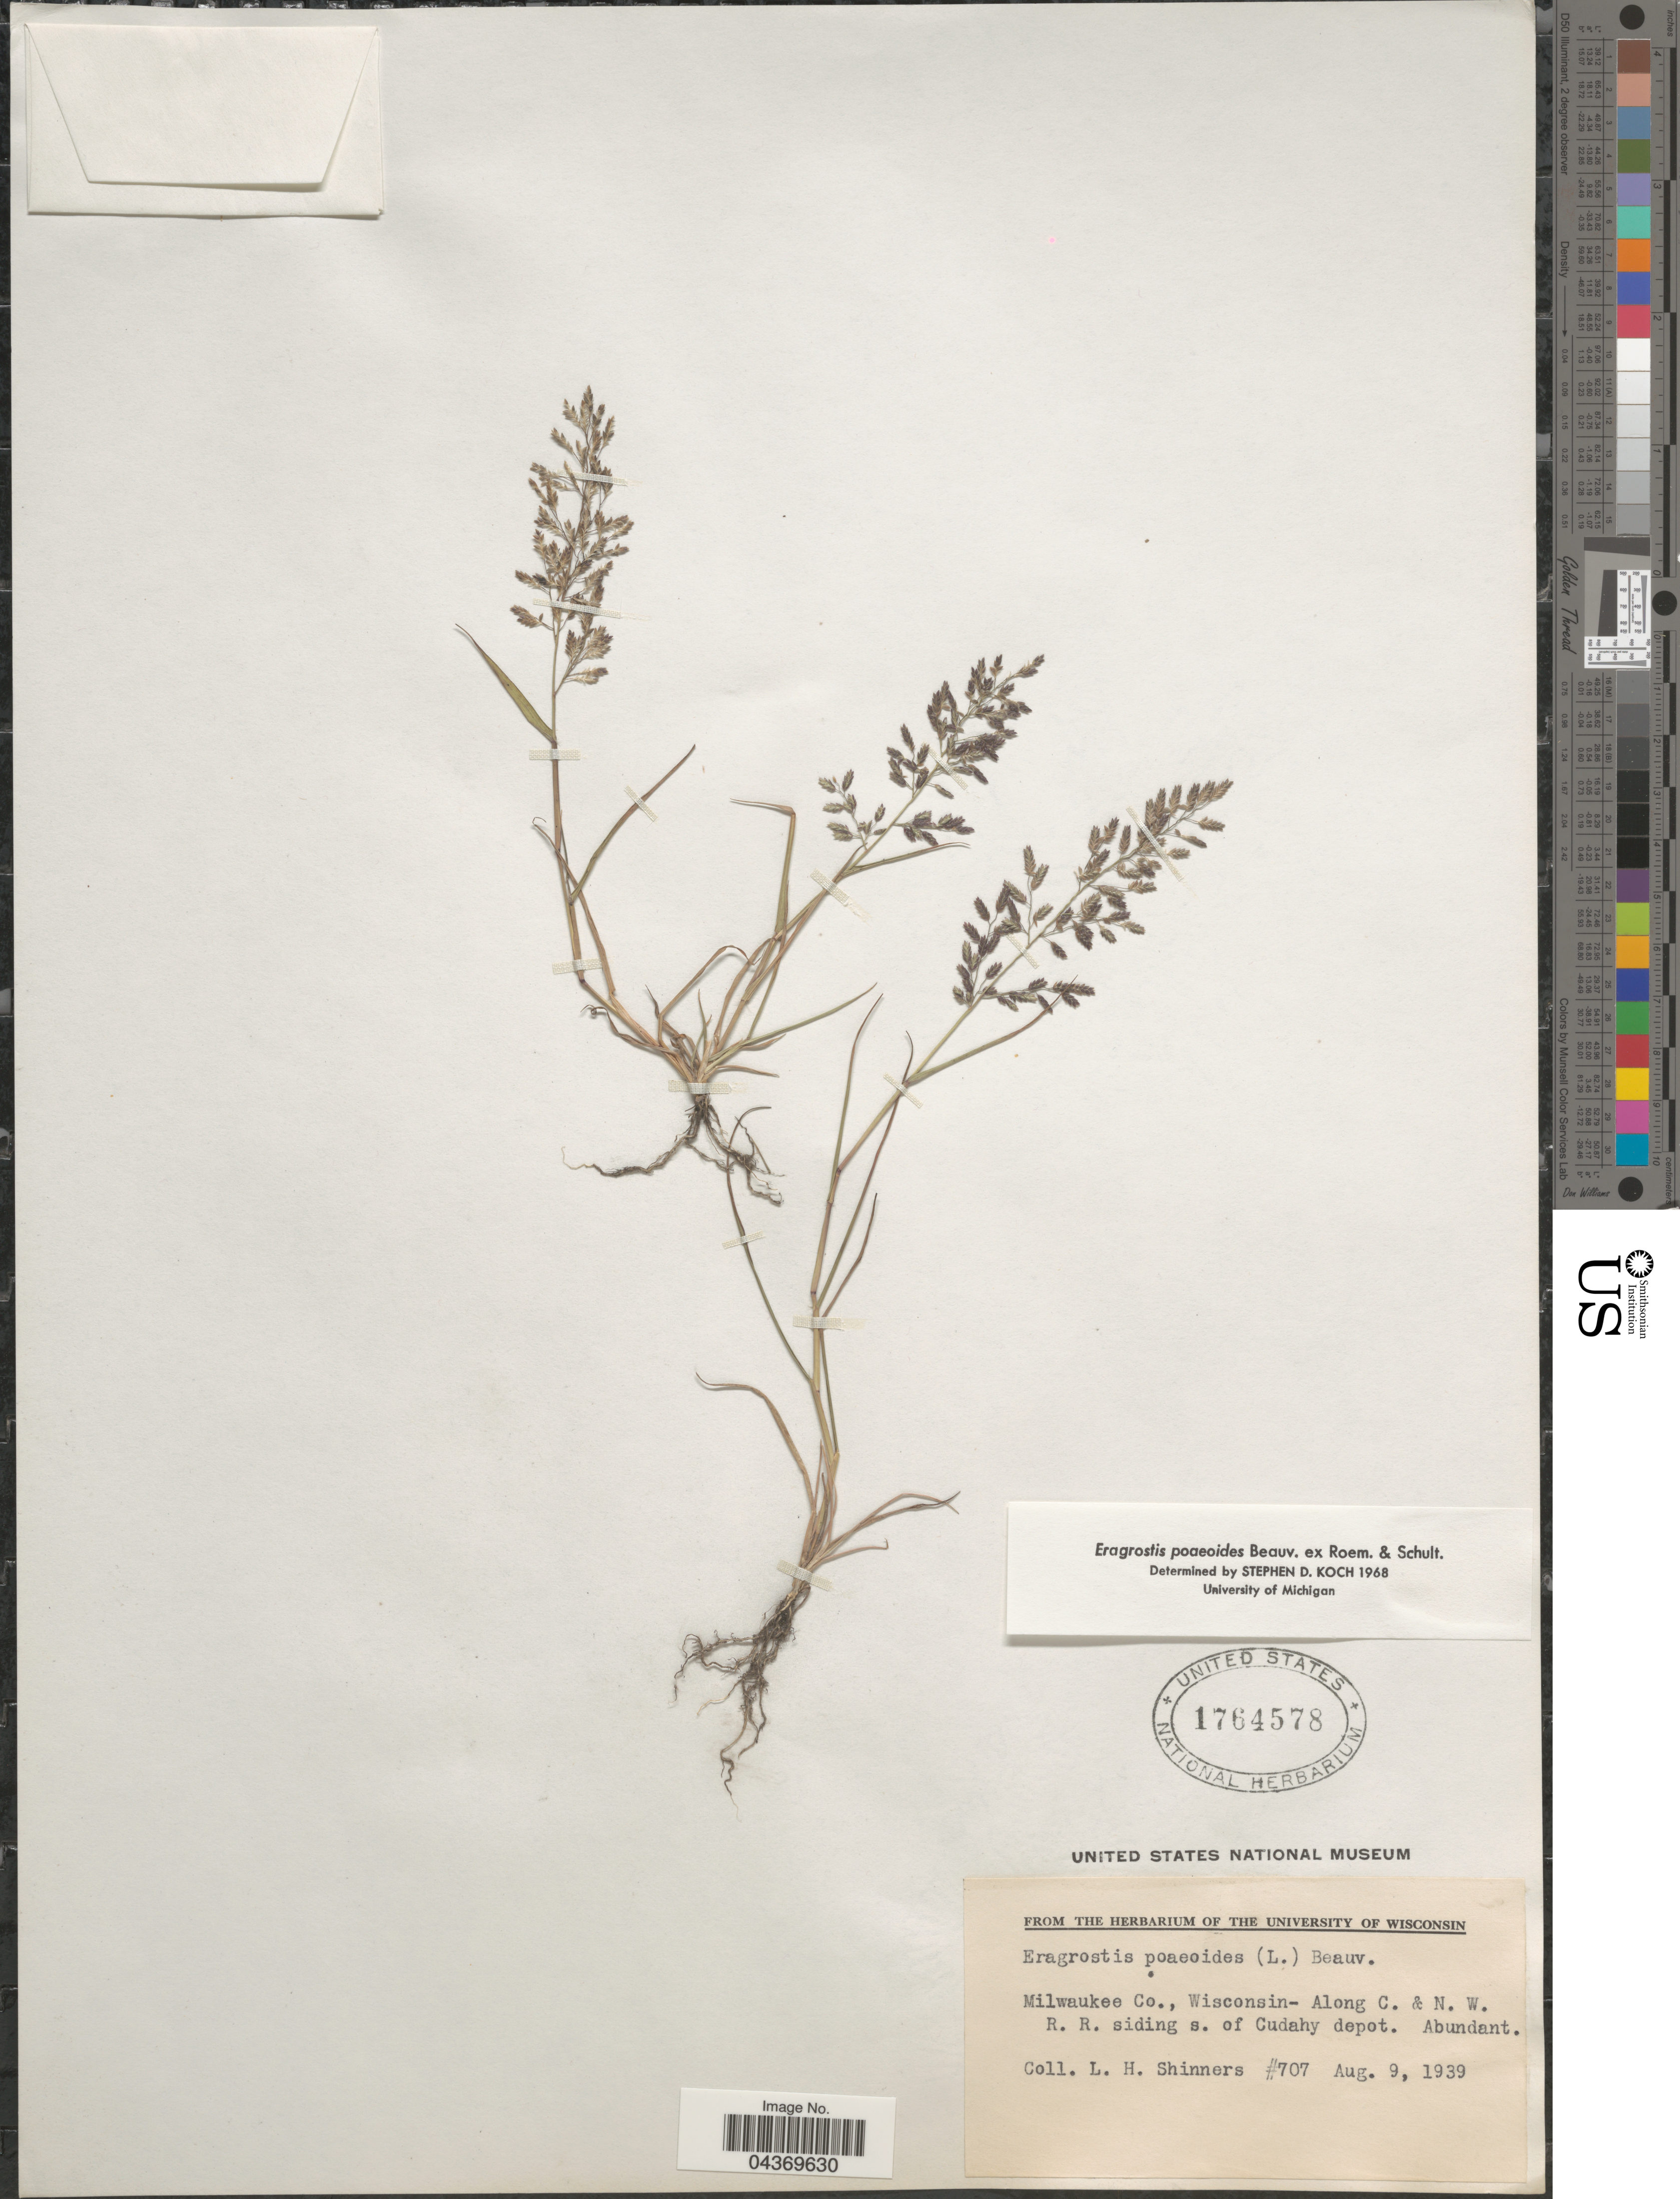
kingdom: Plantae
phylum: Tracheophyta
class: Liliopsida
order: Poales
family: Poaceae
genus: Eragrostis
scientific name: Eragrostis minor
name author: Host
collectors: L. H. Shinners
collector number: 707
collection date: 1939-08-09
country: United States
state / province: Wisconsin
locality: Milwaukee Co., Along C. & N. W. R. R. siding s. of Cudahy depot. Abundant.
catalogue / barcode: US 1764578